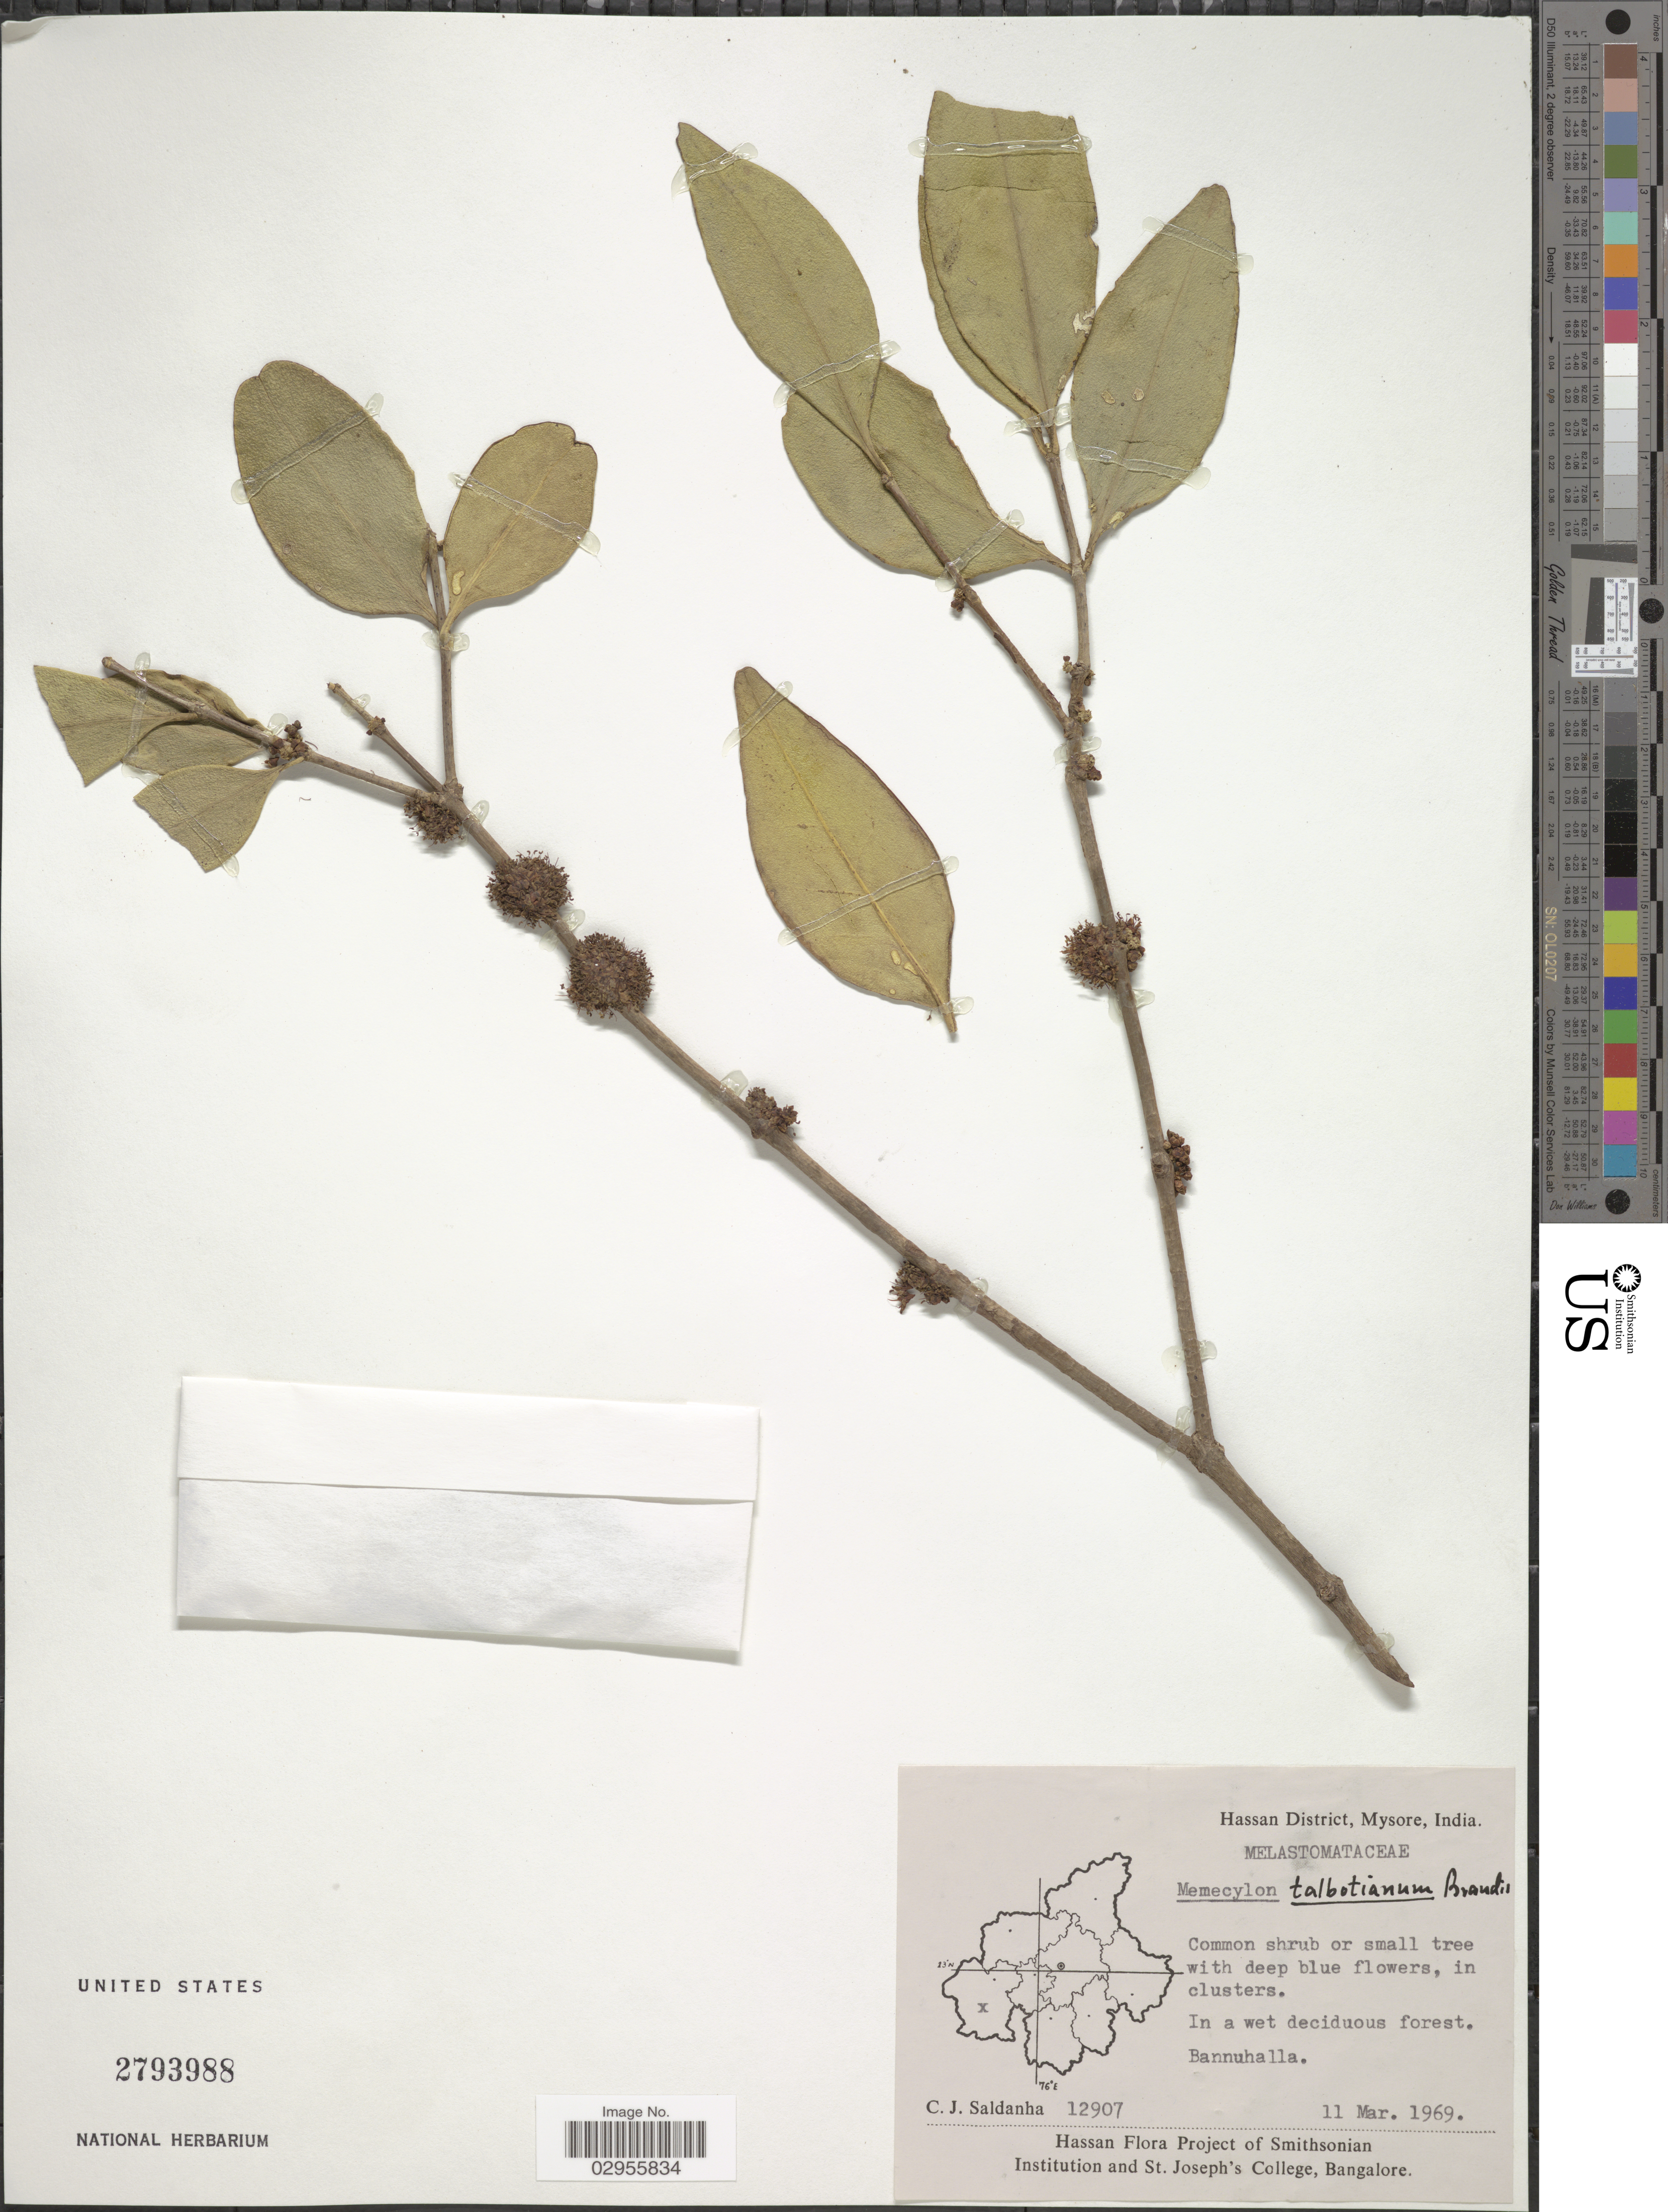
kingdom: Plantae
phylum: Tracheophyta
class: Magnoliopsida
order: Myrtales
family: Melastomataceae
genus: Memecylon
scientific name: Memecylon talbotianum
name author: Brandis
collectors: C. J. Saldanha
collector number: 12907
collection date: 1969-03-11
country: India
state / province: Karnataka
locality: Hassan District, Mysore. Bannuhalla.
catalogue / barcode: US 2793988